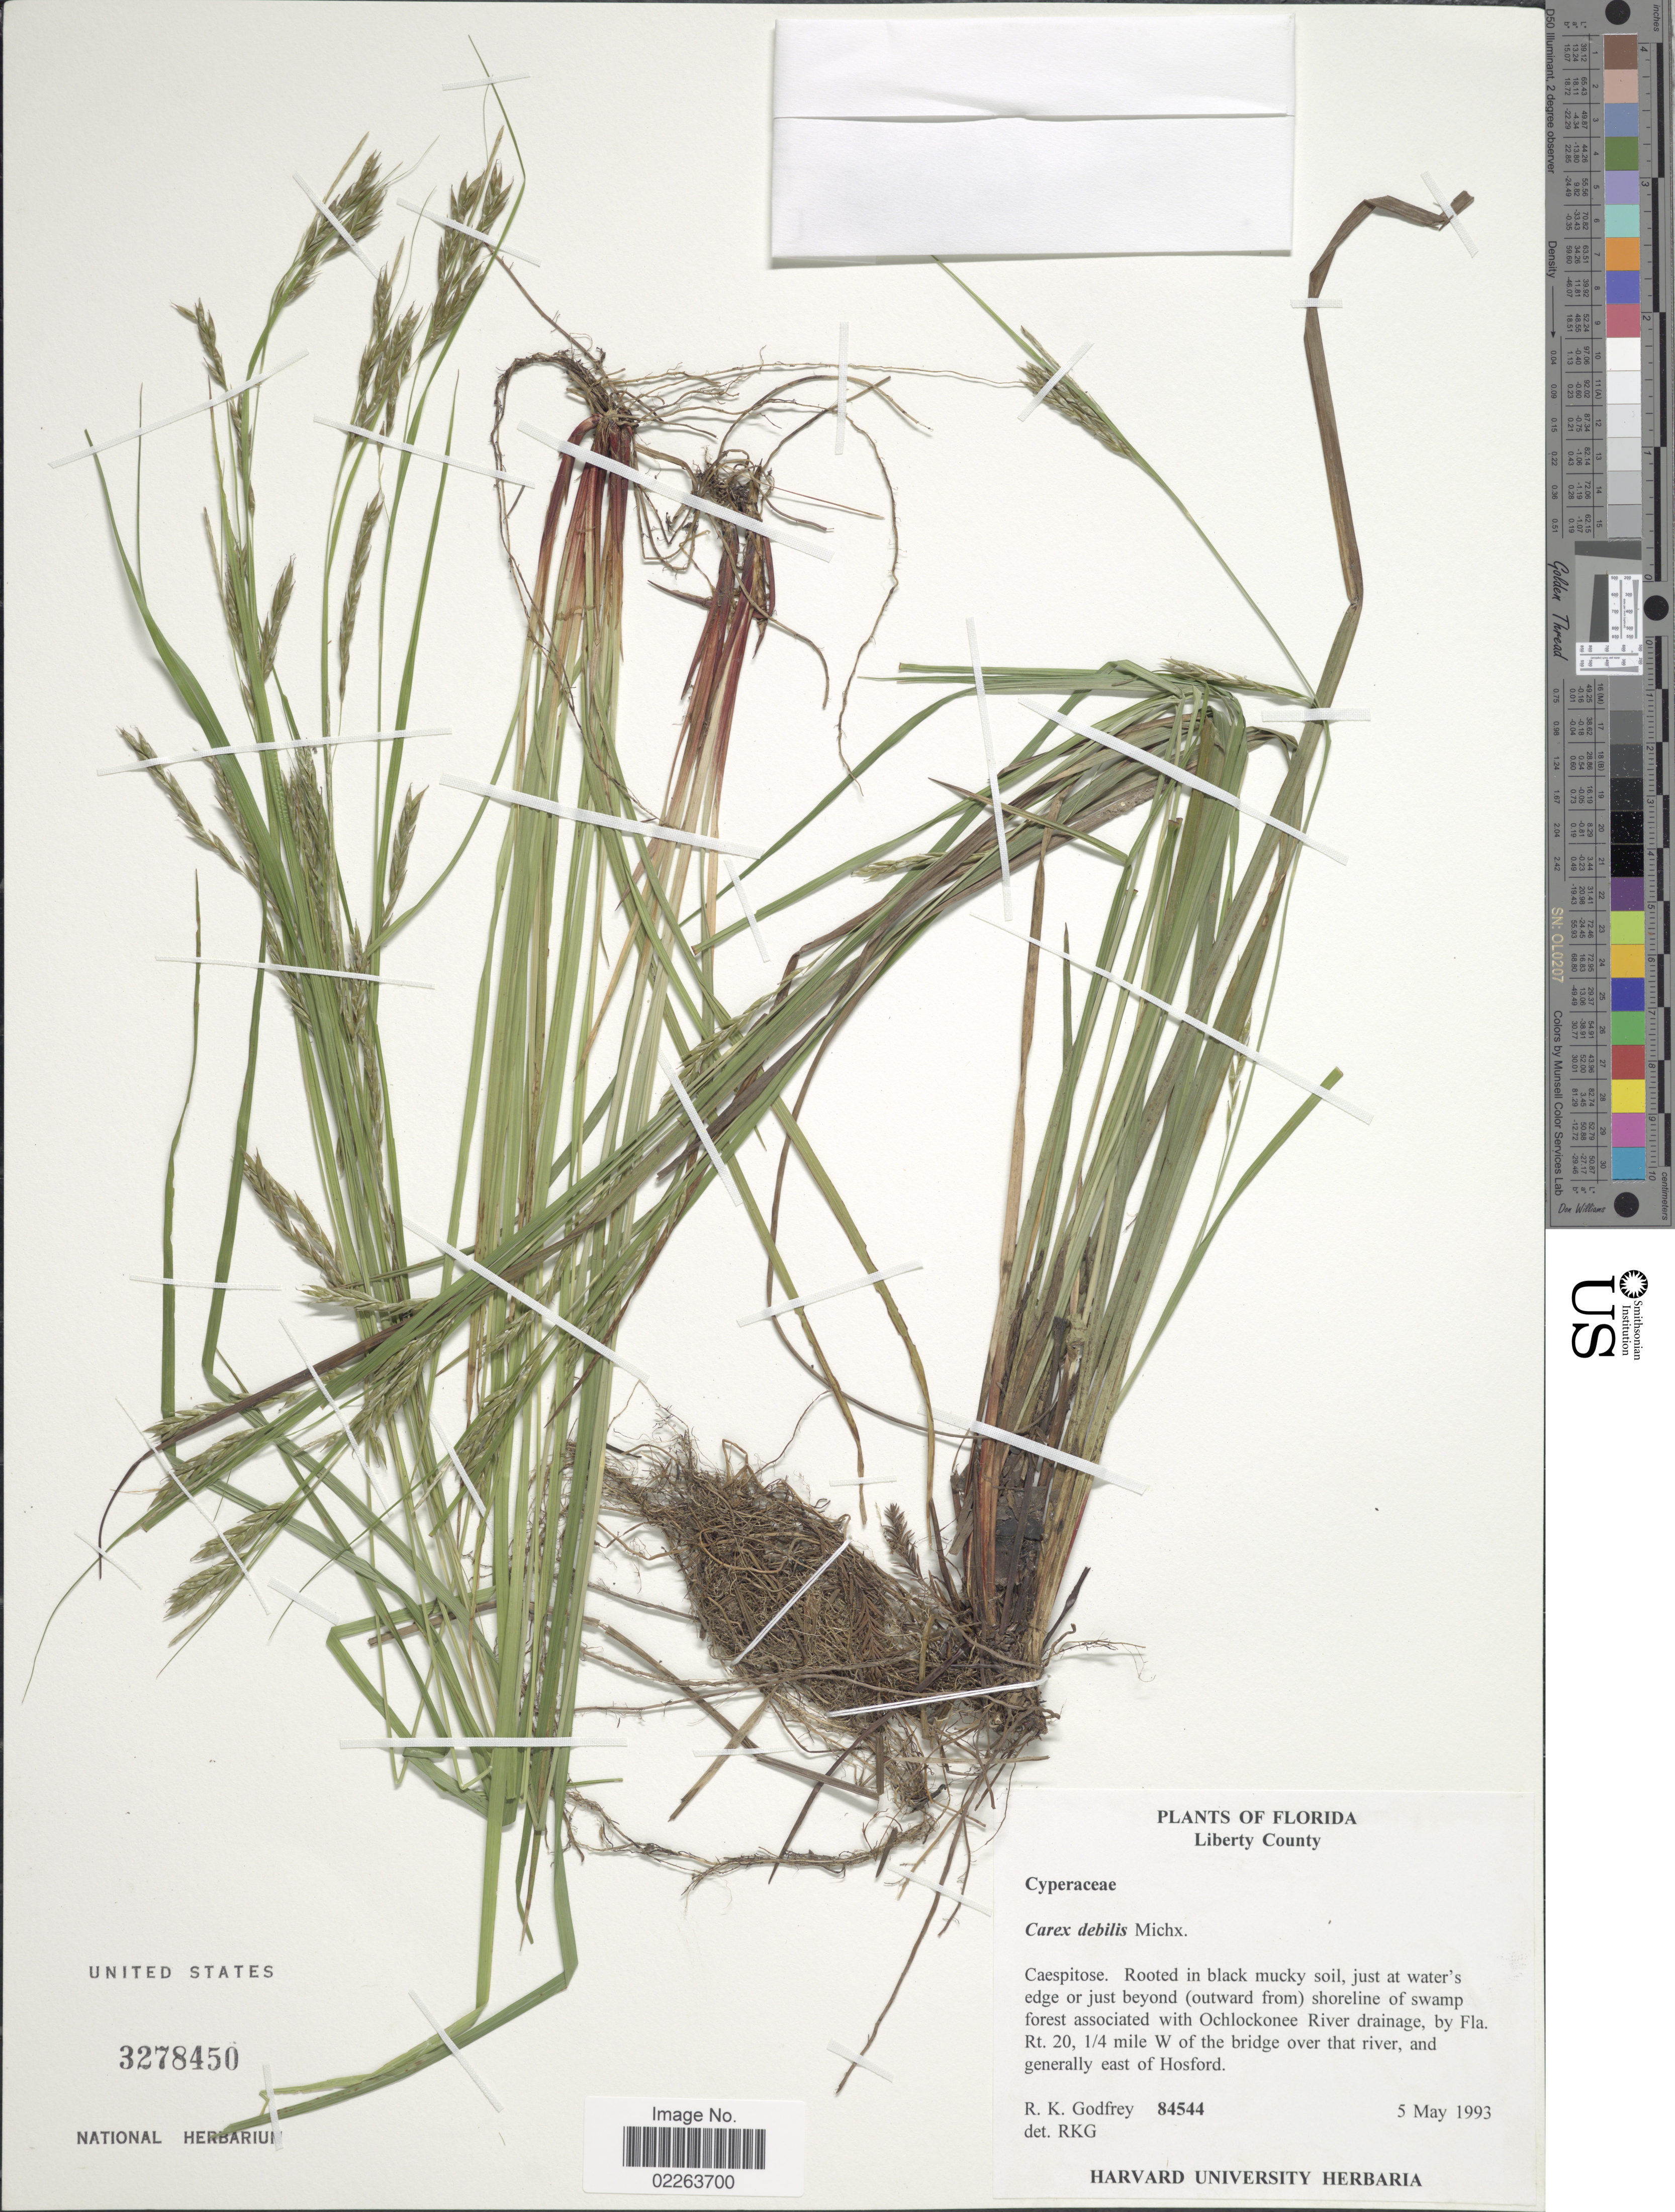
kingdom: Plantae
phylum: Tracheophyta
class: Liliopsida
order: Poales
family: Cyperaceae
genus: Carex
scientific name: Carex debilis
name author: Michx.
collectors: R. K. Godfrey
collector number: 84544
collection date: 1993-05-05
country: United States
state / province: Florida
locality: Liberty County, Ochlockonee River drainage, by Fla. Rt. 20, ¼ mile W of bridge over that river, and generally east of Hosford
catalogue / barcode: US 3278450